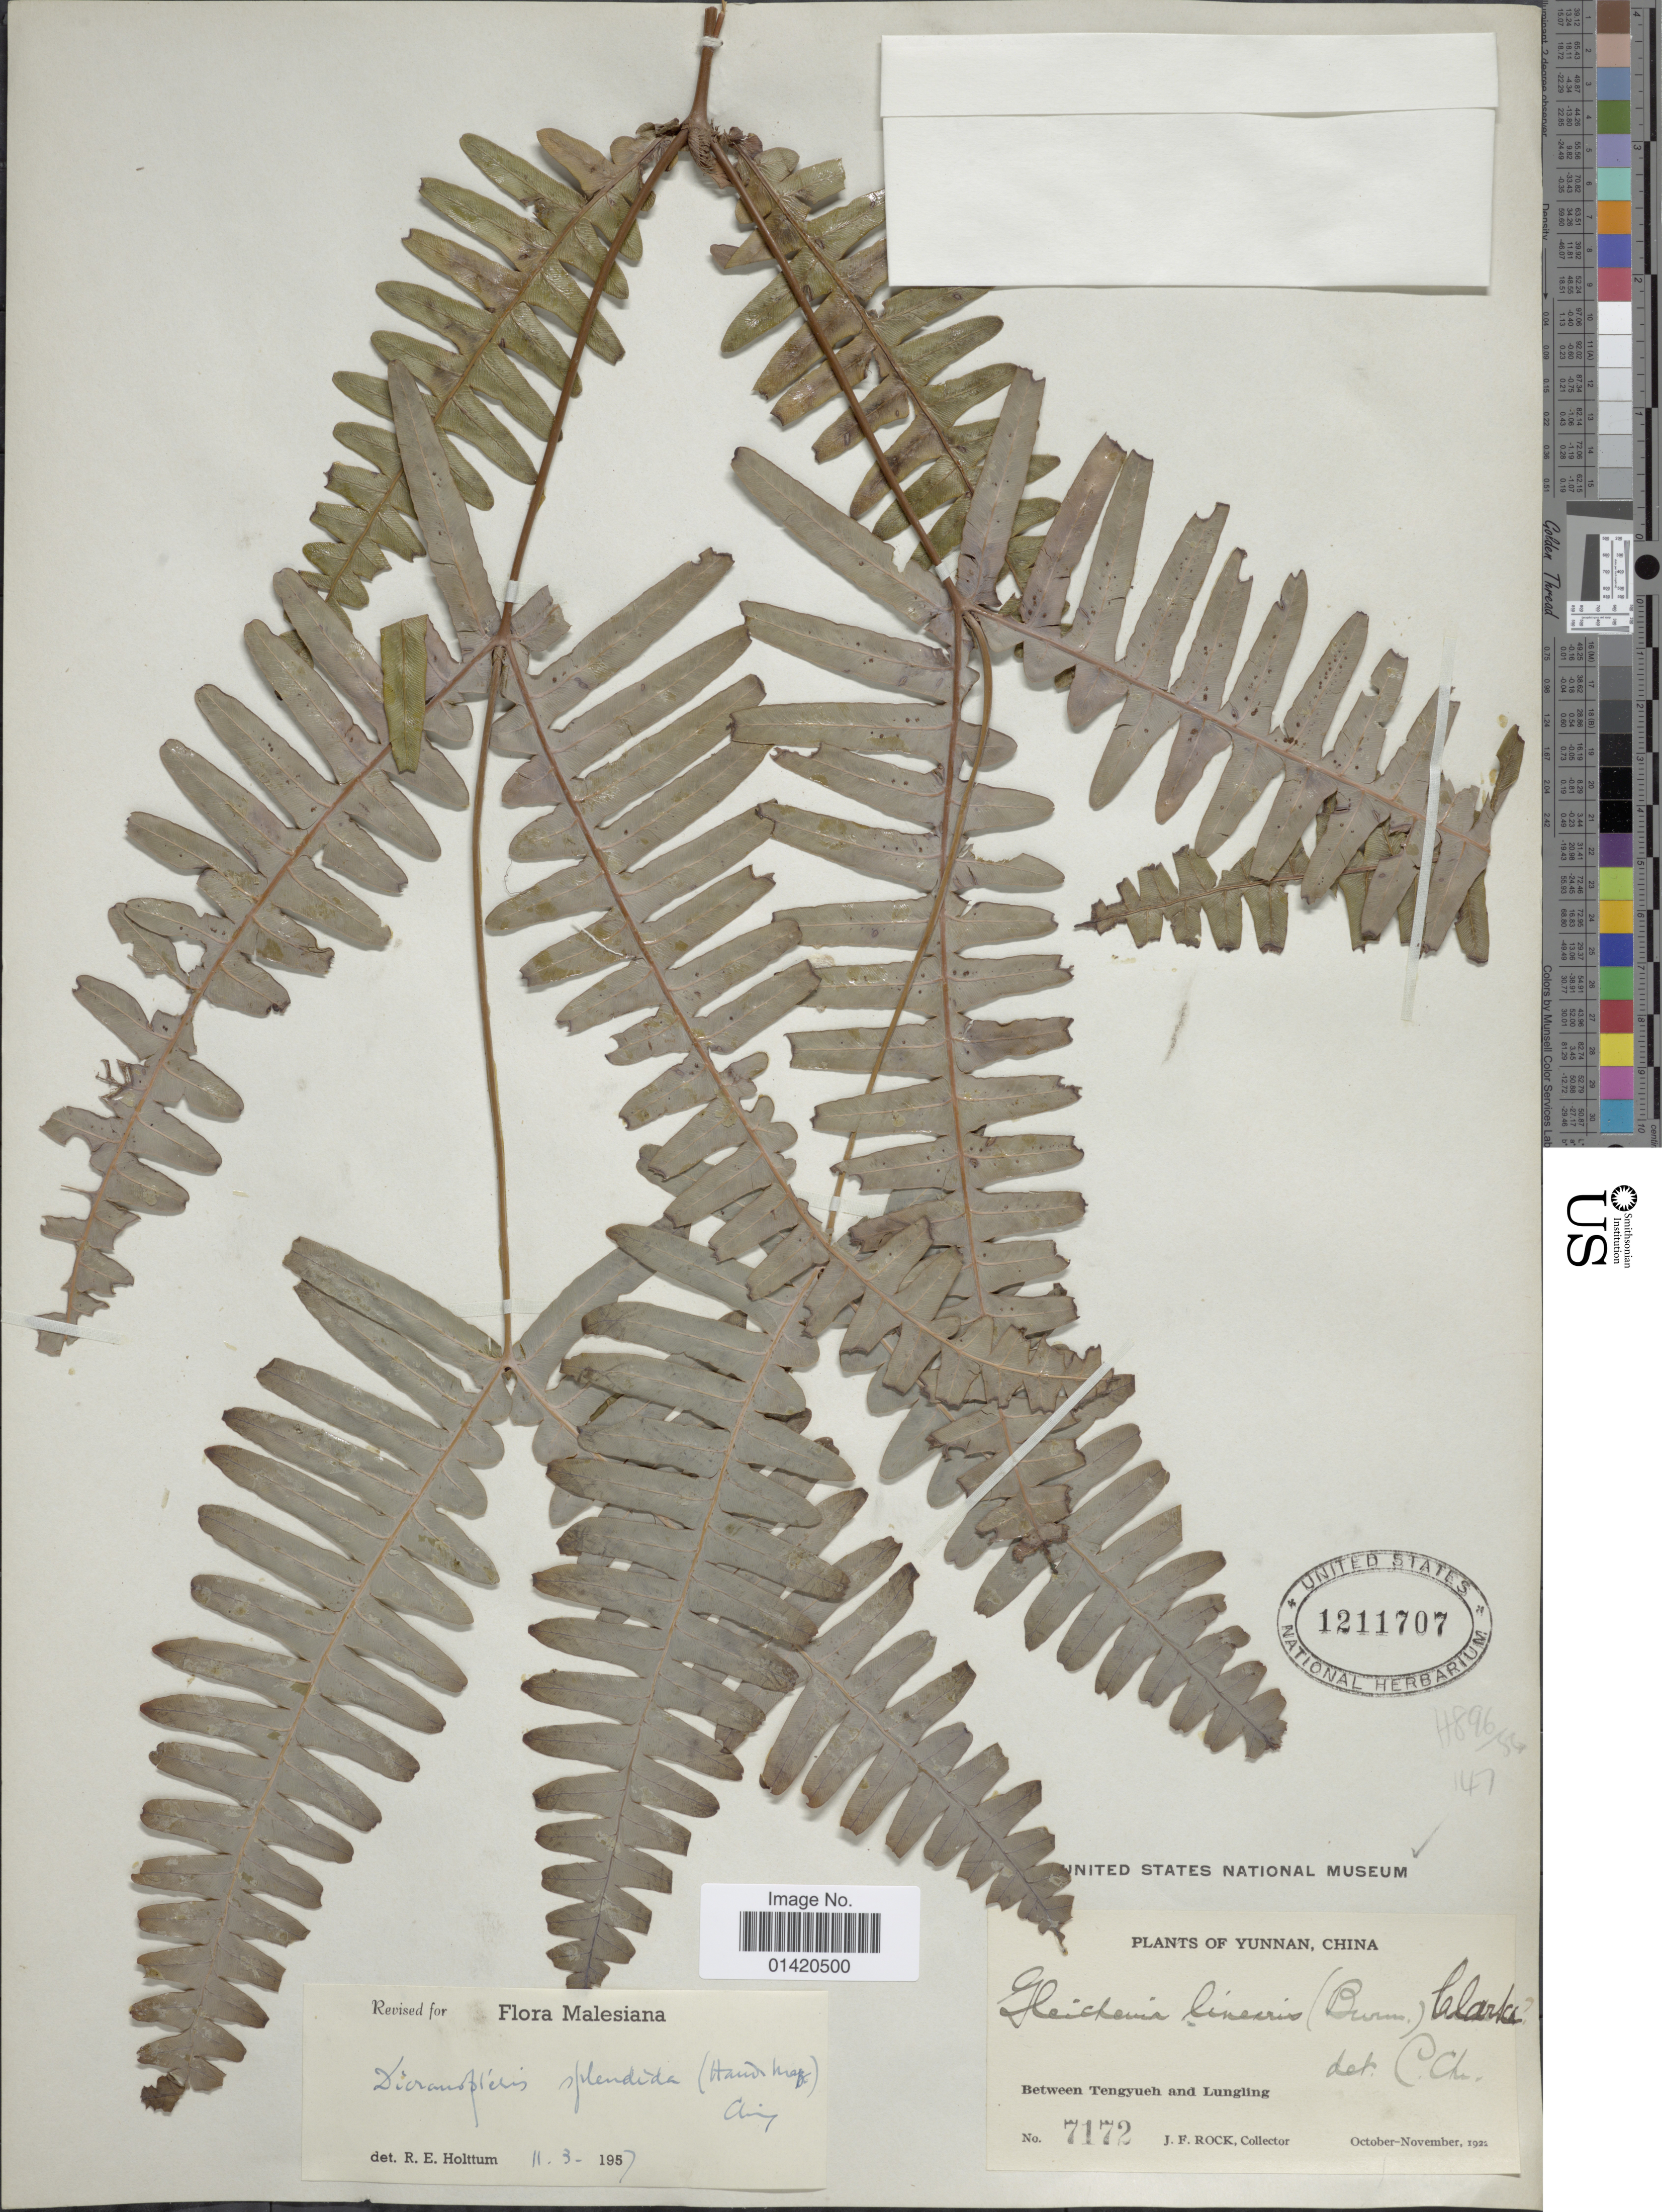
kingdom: Plantae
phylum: Tracheophyta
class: Polypodiopsida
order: Gleicheniales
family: Gleicheniaceae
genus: Dicranopteris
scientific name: Dicranopteris splendida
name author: (Hand.-Mazz.)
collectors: J. Rock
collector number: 7172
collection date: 1922-10/1922-11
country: China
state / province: Yunnan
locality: Between Tengyueh and Lungling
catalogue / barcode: US 1211707